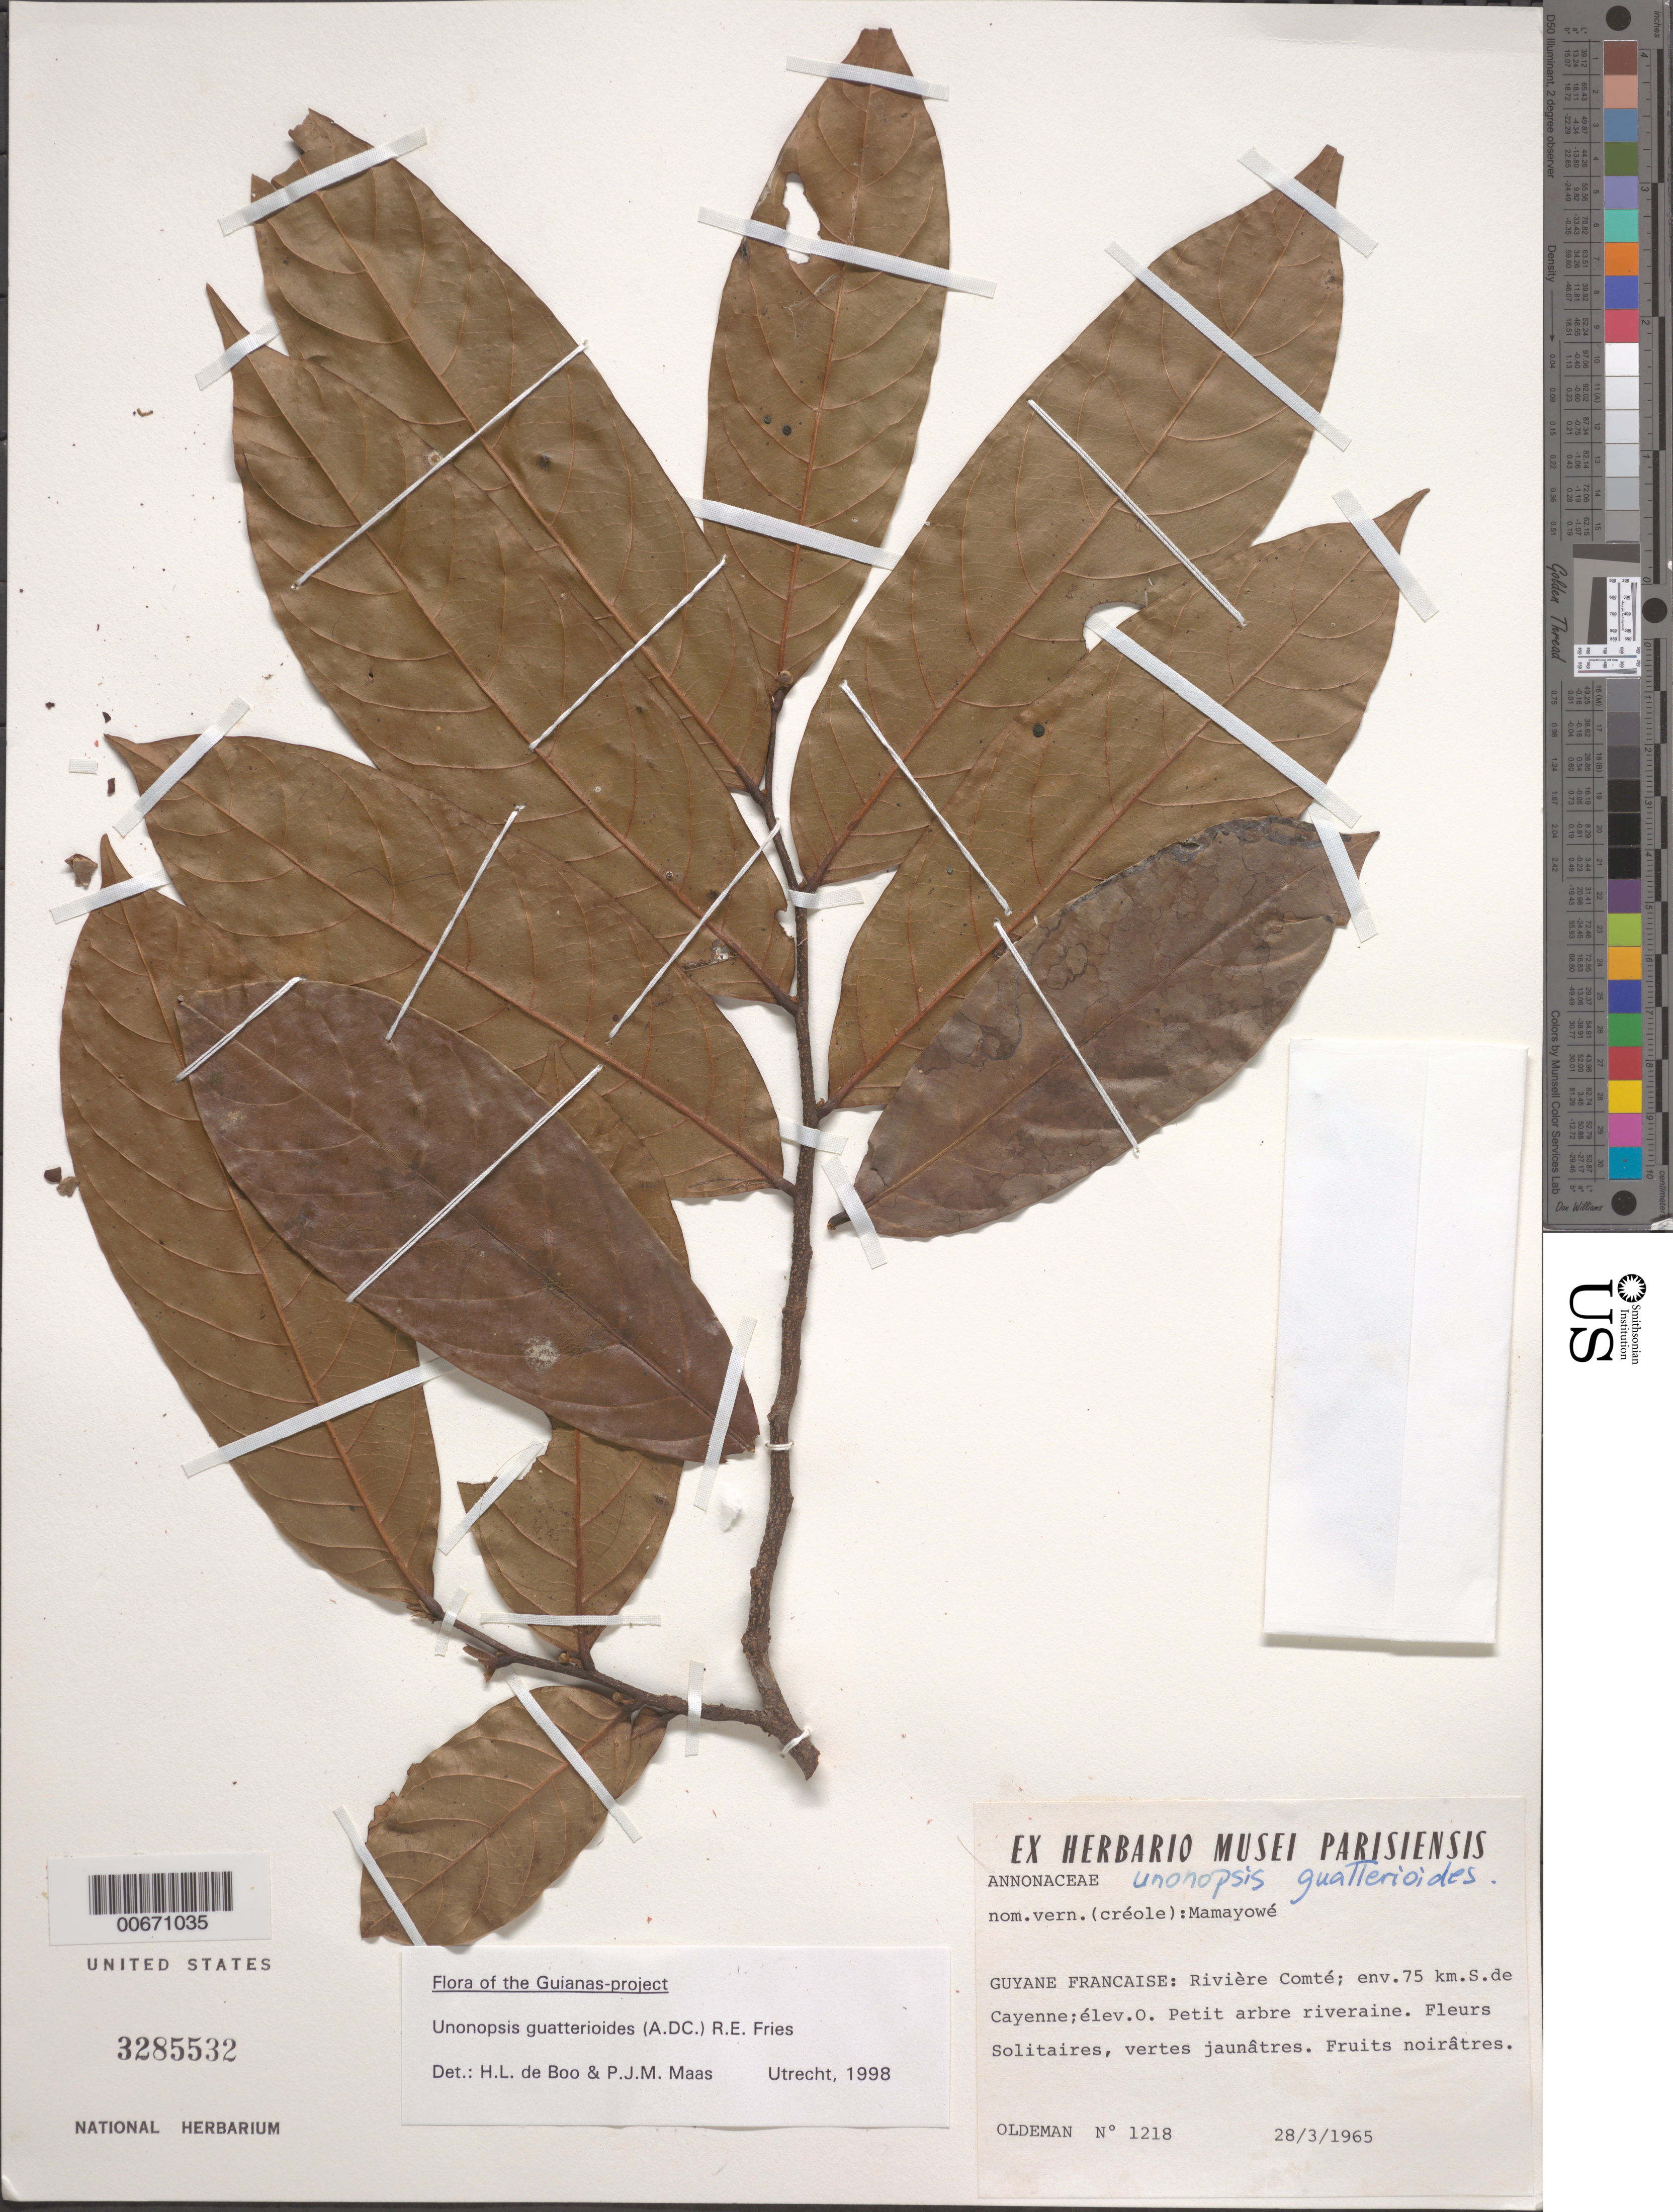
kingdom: Plantae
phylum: Tracheophyta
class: Magnoliopsida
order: Magnoliales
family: Annonaceae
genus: Unonopsis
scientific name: Unonopsis guatterioides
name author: (A. DC.) R.E. Fr.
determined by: de Boo, H. L.; Maas, P. J.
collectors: R. Oldeman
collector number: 1218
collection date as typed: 28-Mar-65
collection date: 1965-03-28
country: French Guiana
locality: Rivière Comté, env. 75 km S de Cayenne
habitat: Petit arbre riveraine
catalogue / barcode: US 3285532